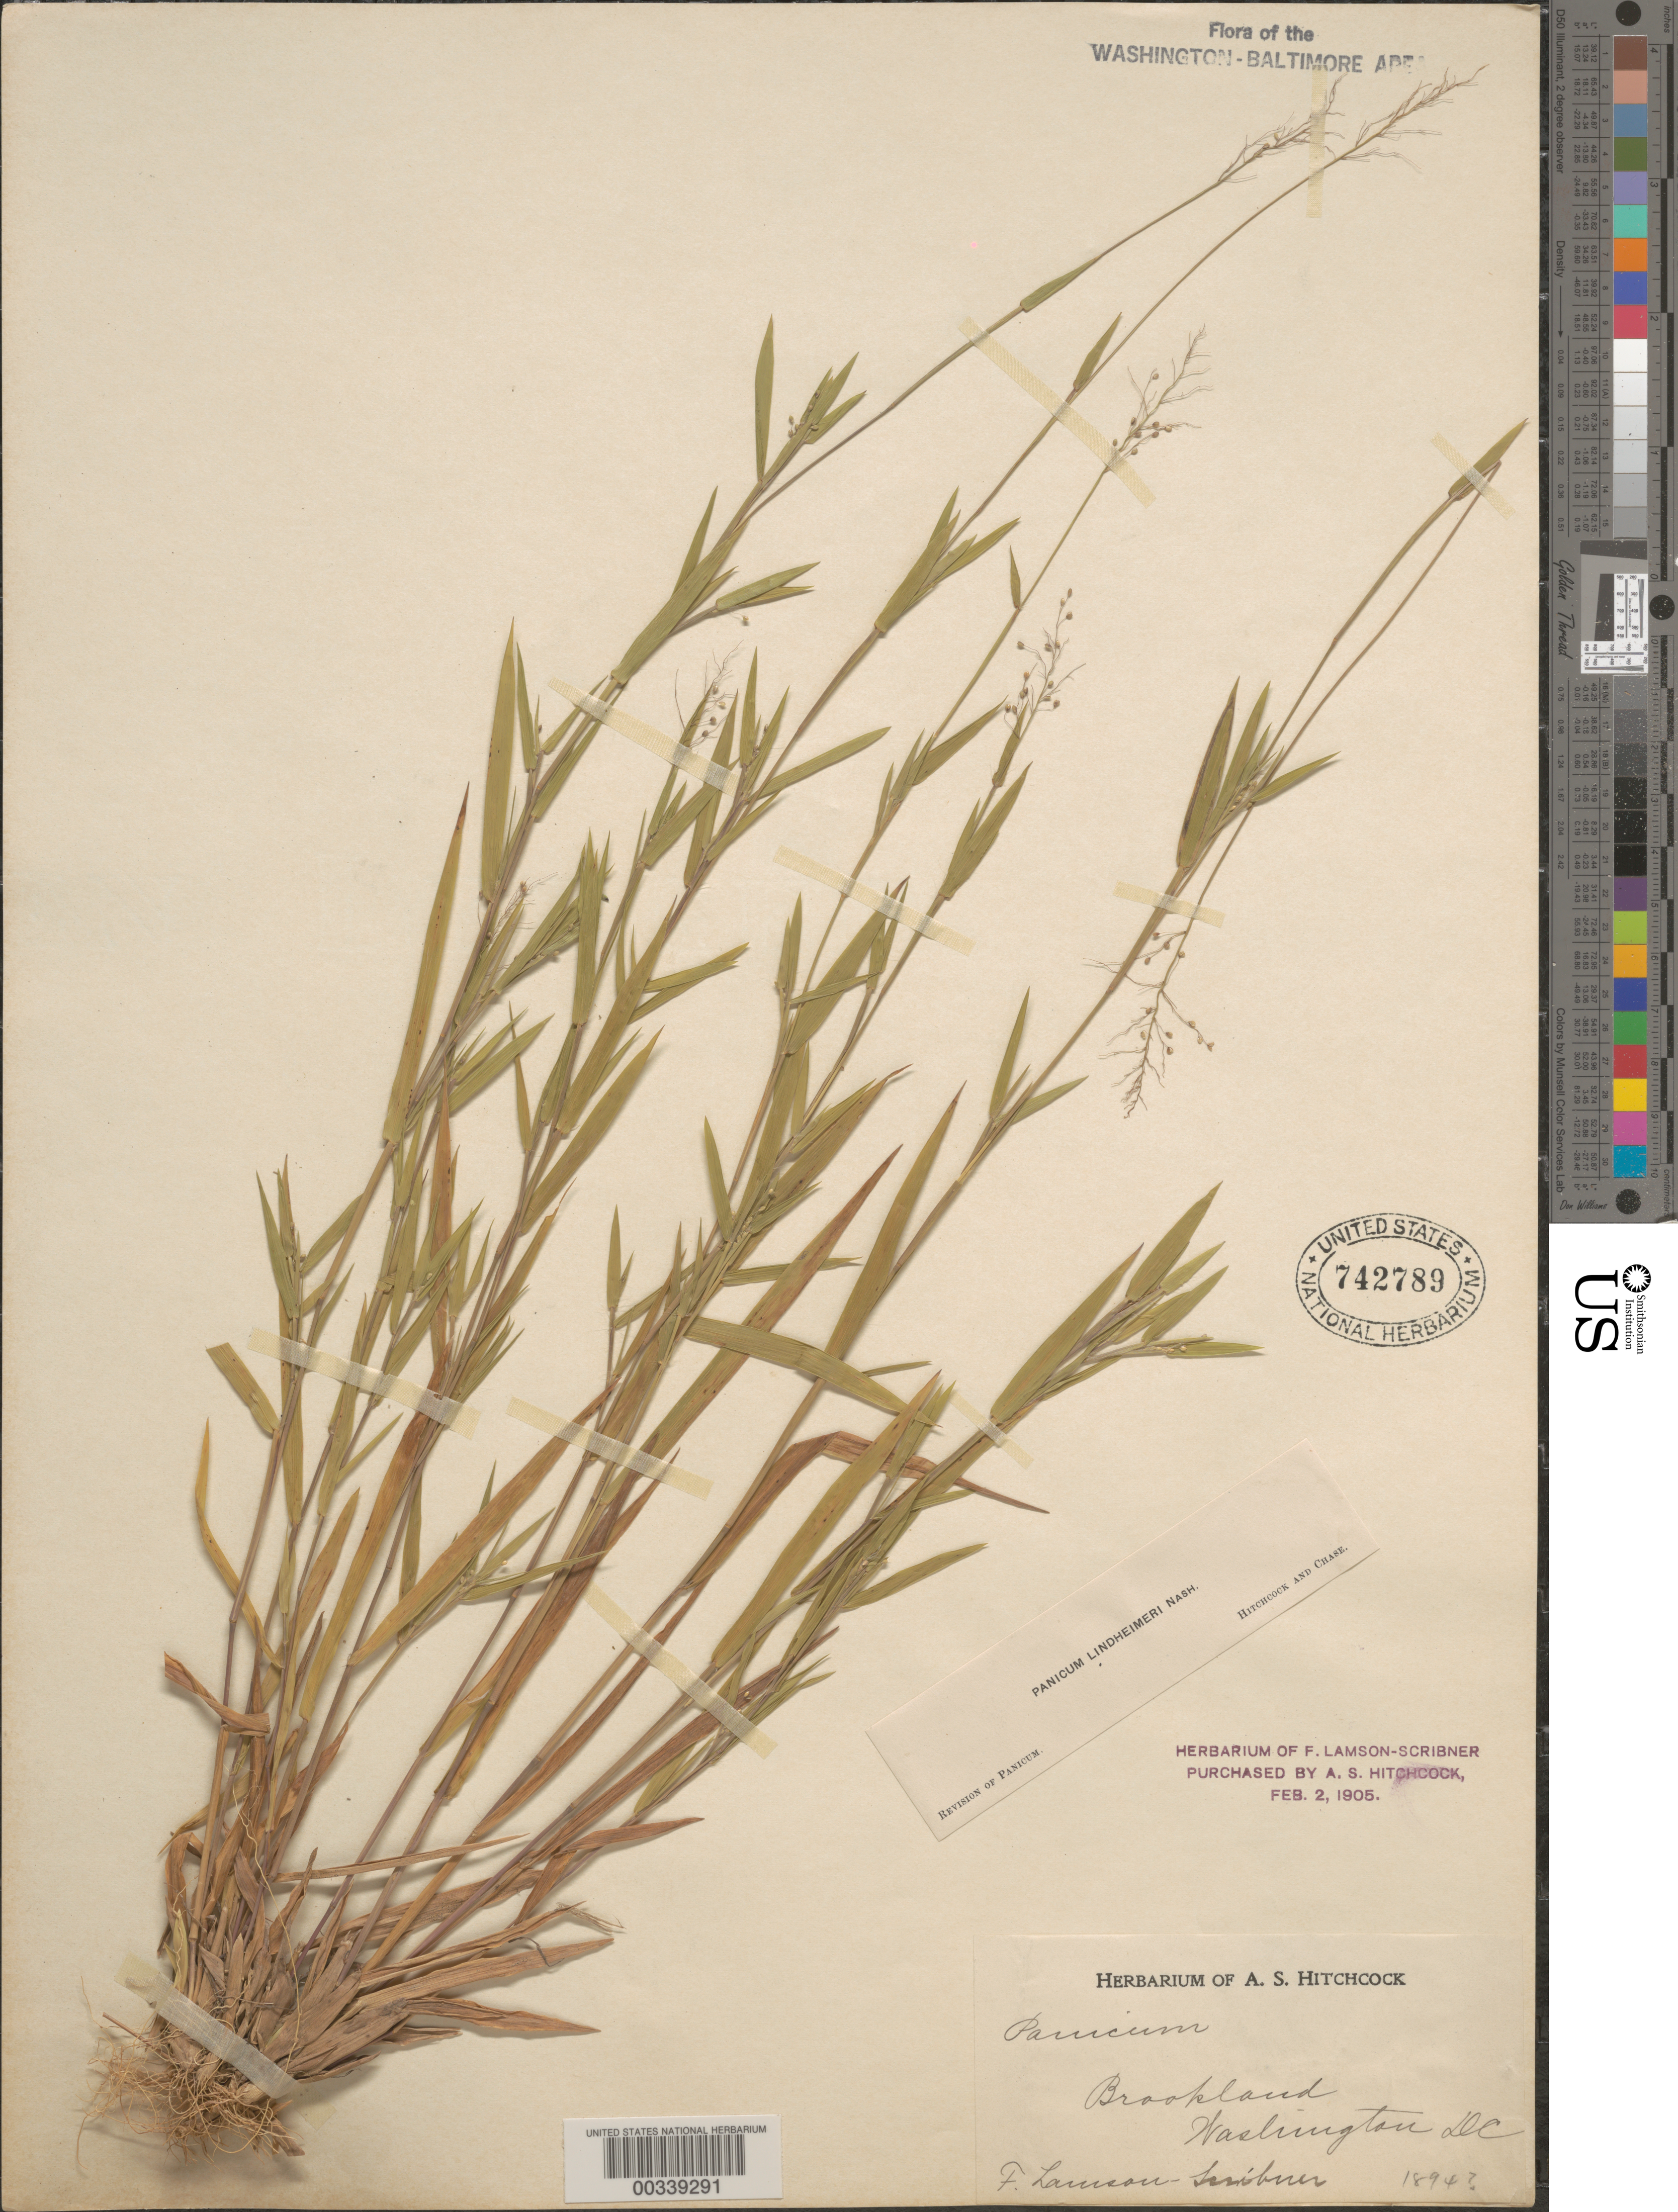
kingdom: Plantae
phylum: Tracheophyta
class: Liliopsida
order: Poales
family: Poaceae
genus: Dichanthelium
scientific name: Dichanthelium acuminatum var. lindheimeri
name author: (Nash) Gould & C.A. Clark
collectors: F. L. Scribner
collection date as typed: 1894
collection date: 1894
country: United States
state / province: District of Columbia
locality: Washington DC area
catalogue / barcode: US 742789